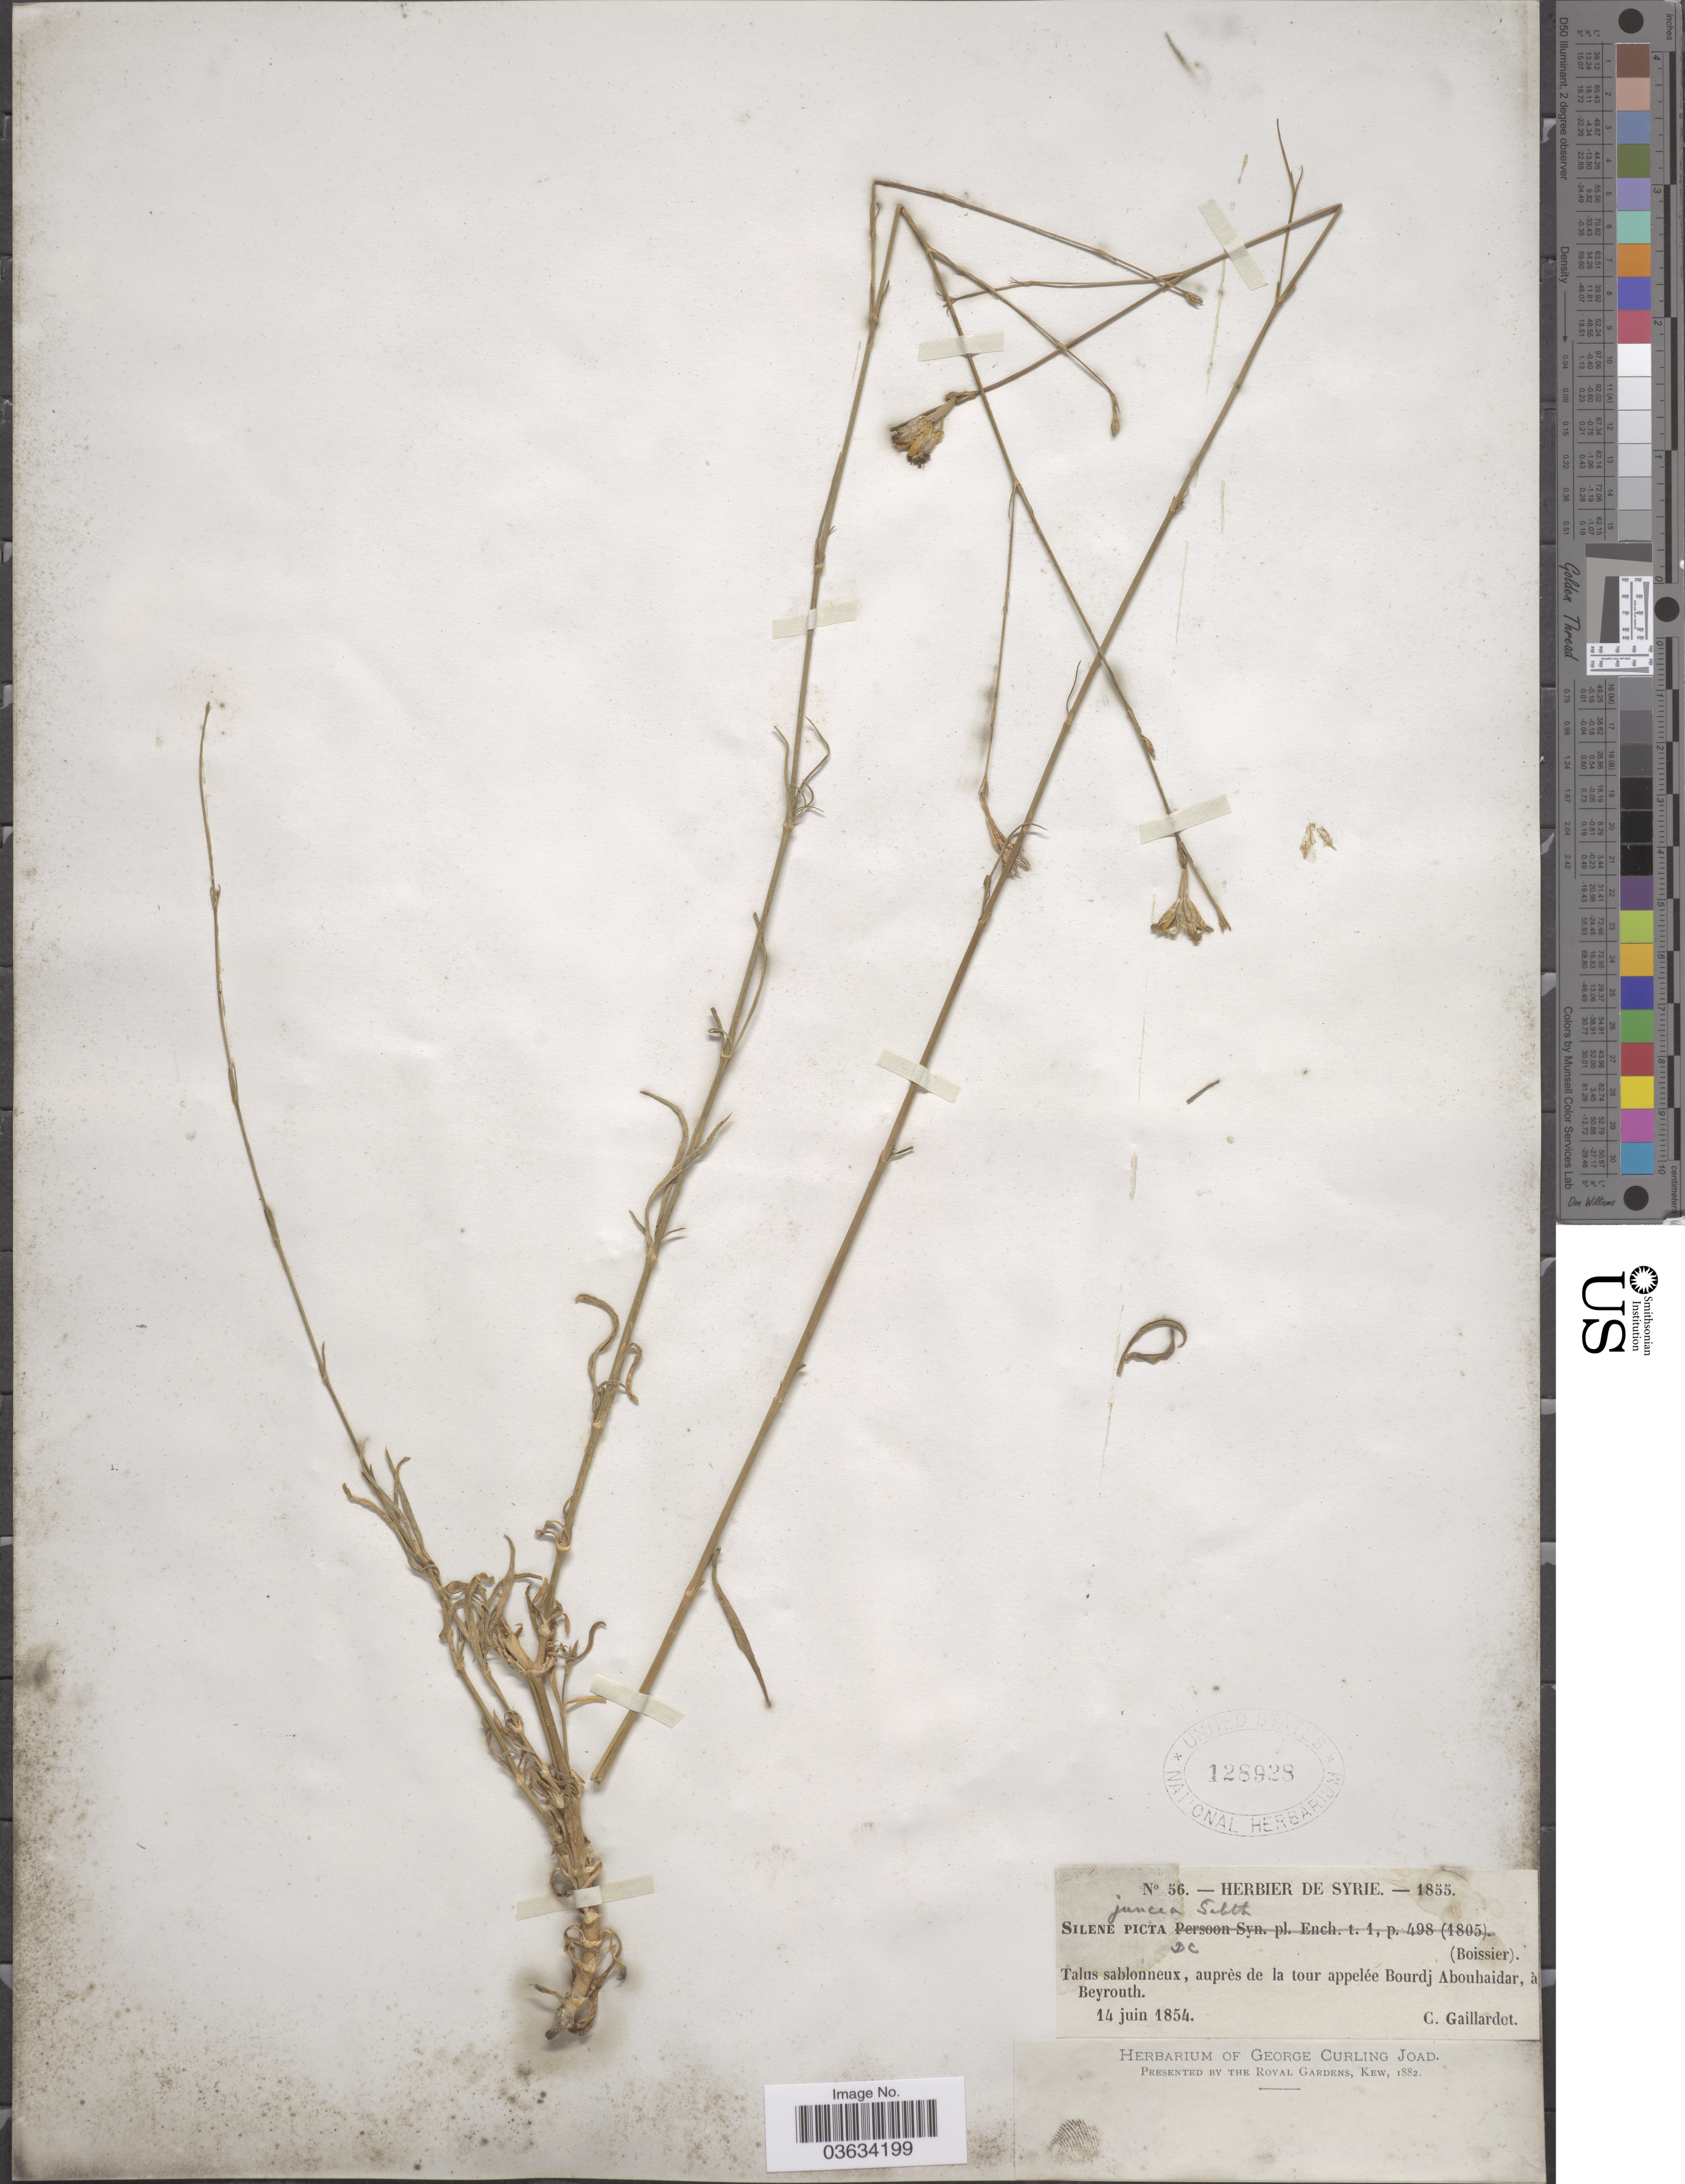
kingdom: Plantae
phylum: Tracheophyta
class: Magnoliopsida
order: Caryophyllales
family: Caryophyllaceae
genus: Silene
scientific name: Silene juncea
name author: Sm.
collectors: C. Gaillardot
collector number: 56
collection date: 1854-06-14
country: Syria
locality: Talus sablonneux, auprès de la tour appelée Bourdj Abouhaidar, à Beyrouth.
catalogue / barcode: US 128928